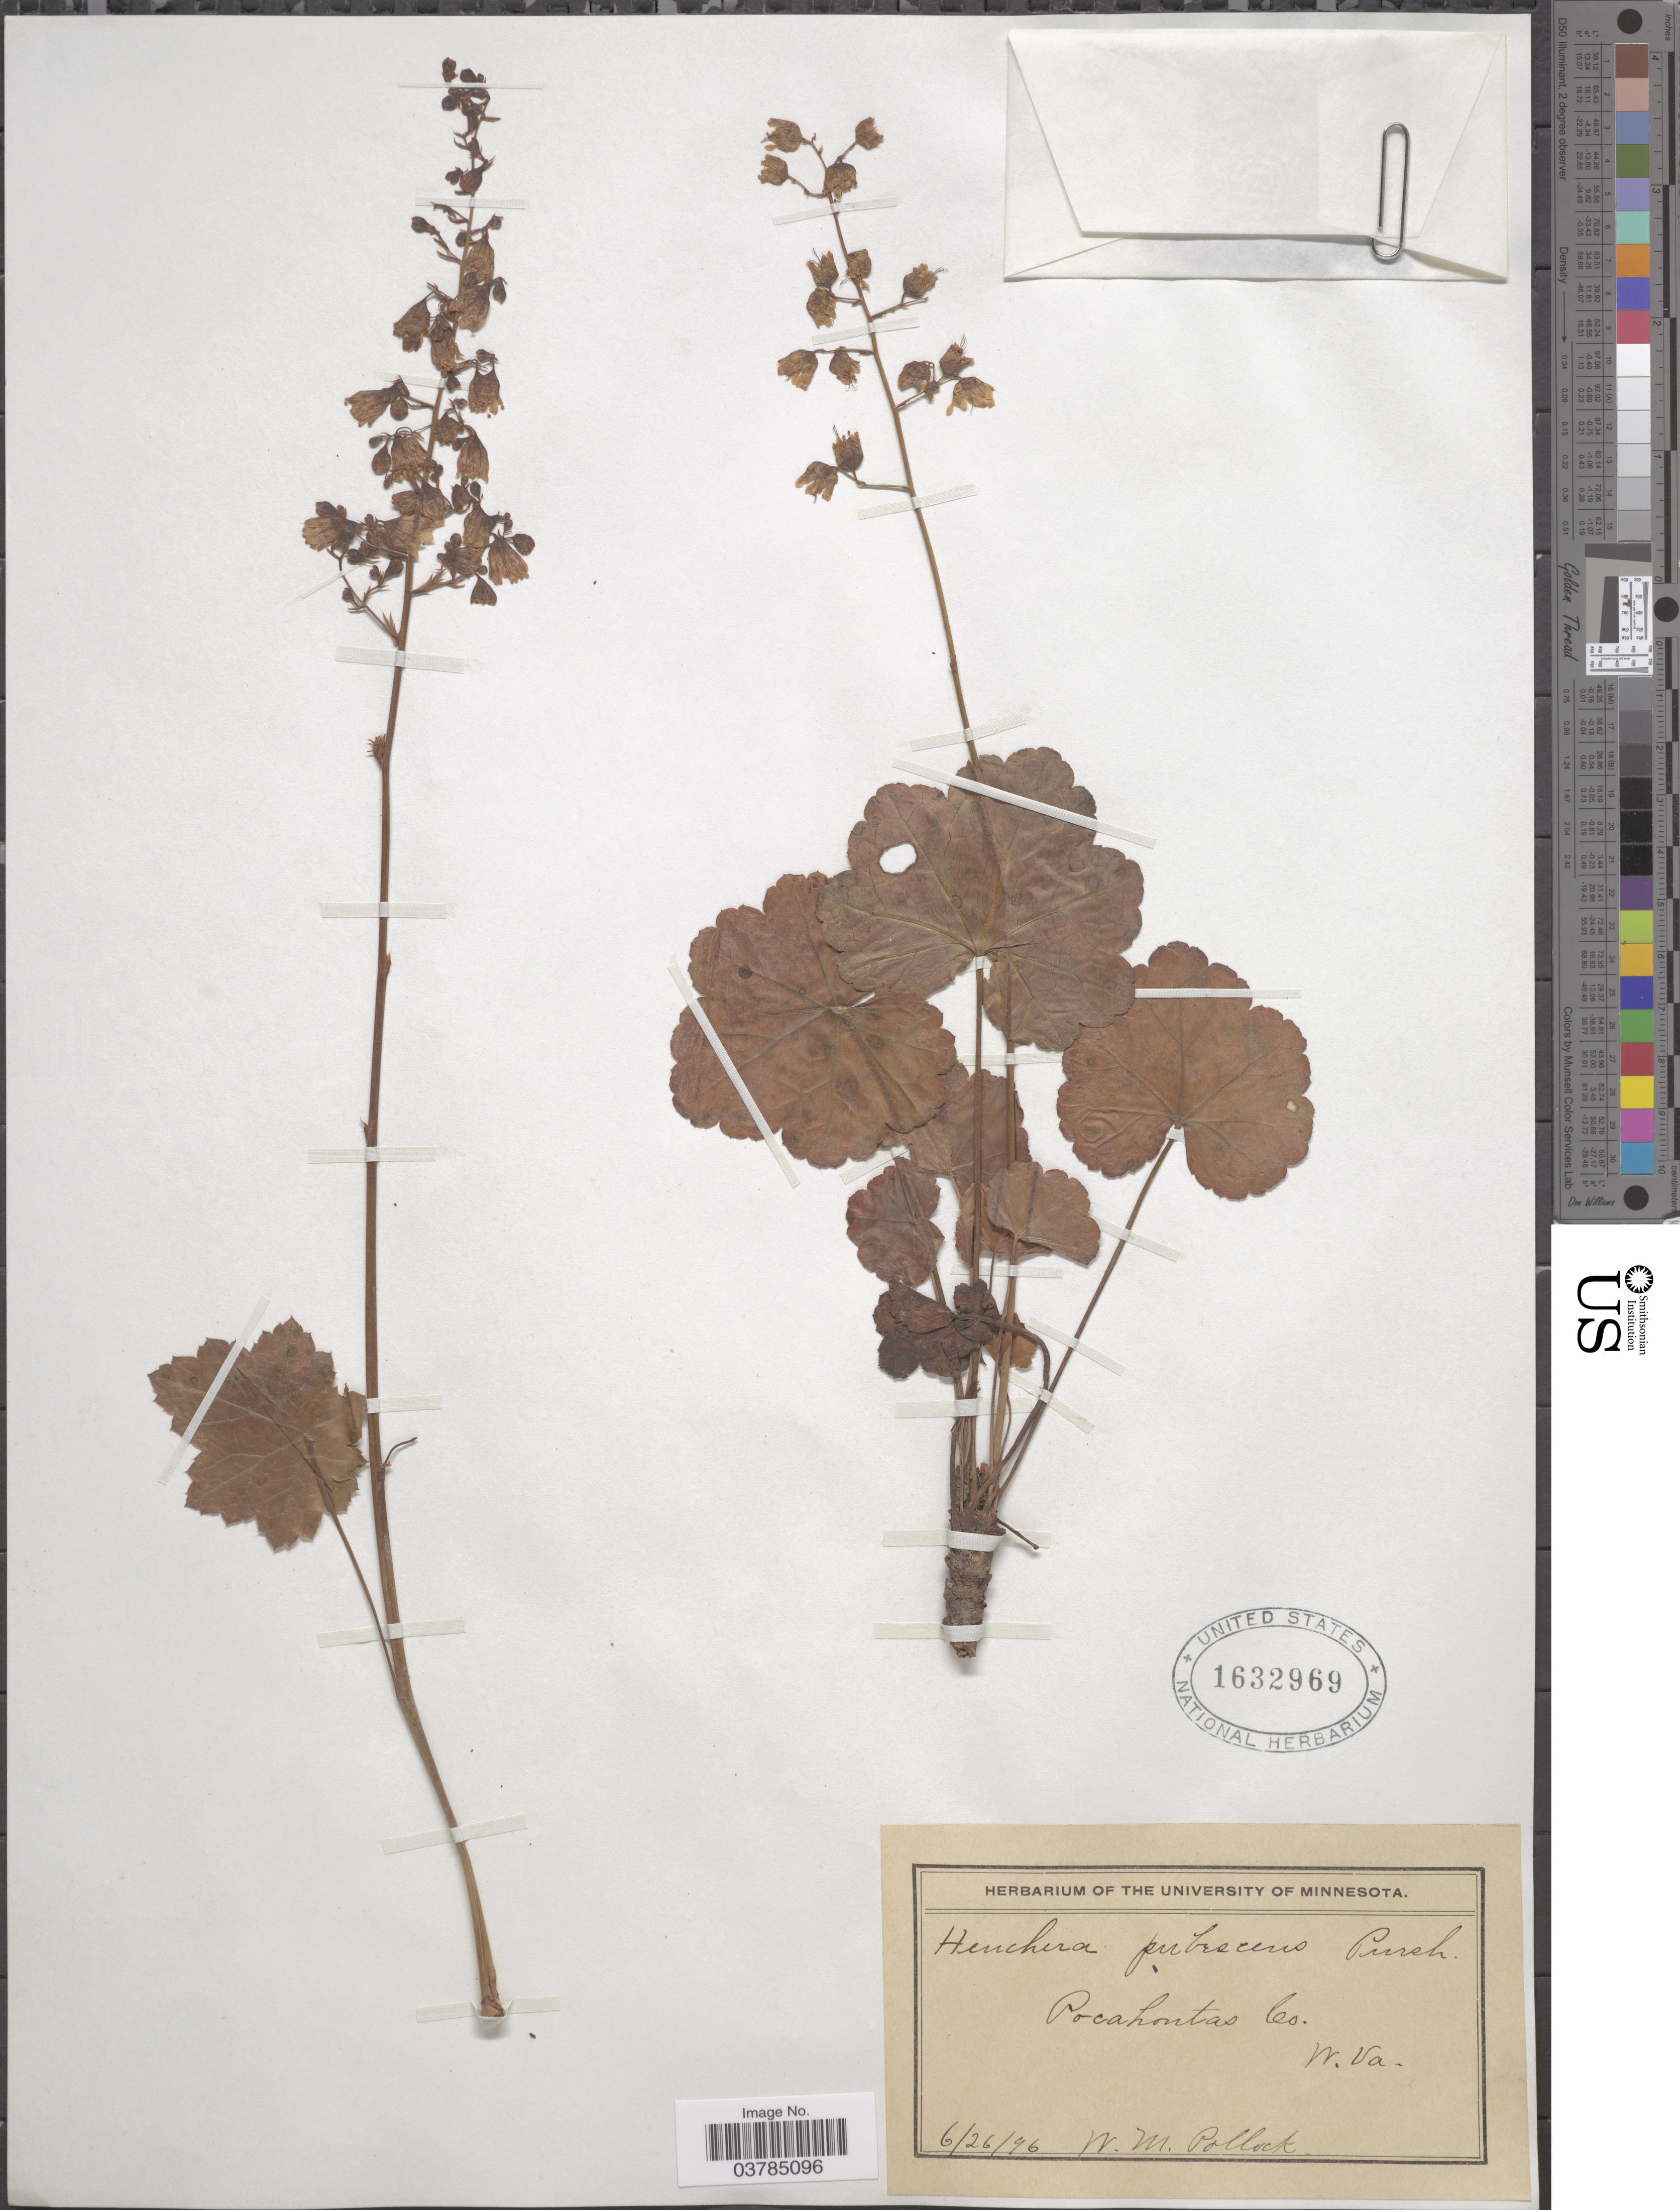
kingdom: Plantae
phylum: Tracheophyta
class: Magnoliopsida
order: Saxifragales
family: Saxifragaceae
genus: Heuchera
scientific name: Heuchera pubescens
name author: Pursh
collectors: W. M. Pollock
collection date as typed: Transcribed d/m/y: 26/6/96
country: United States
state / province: West Virginia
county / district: Pocahontas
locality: Pocahontas Co.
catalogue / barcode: US 1632969